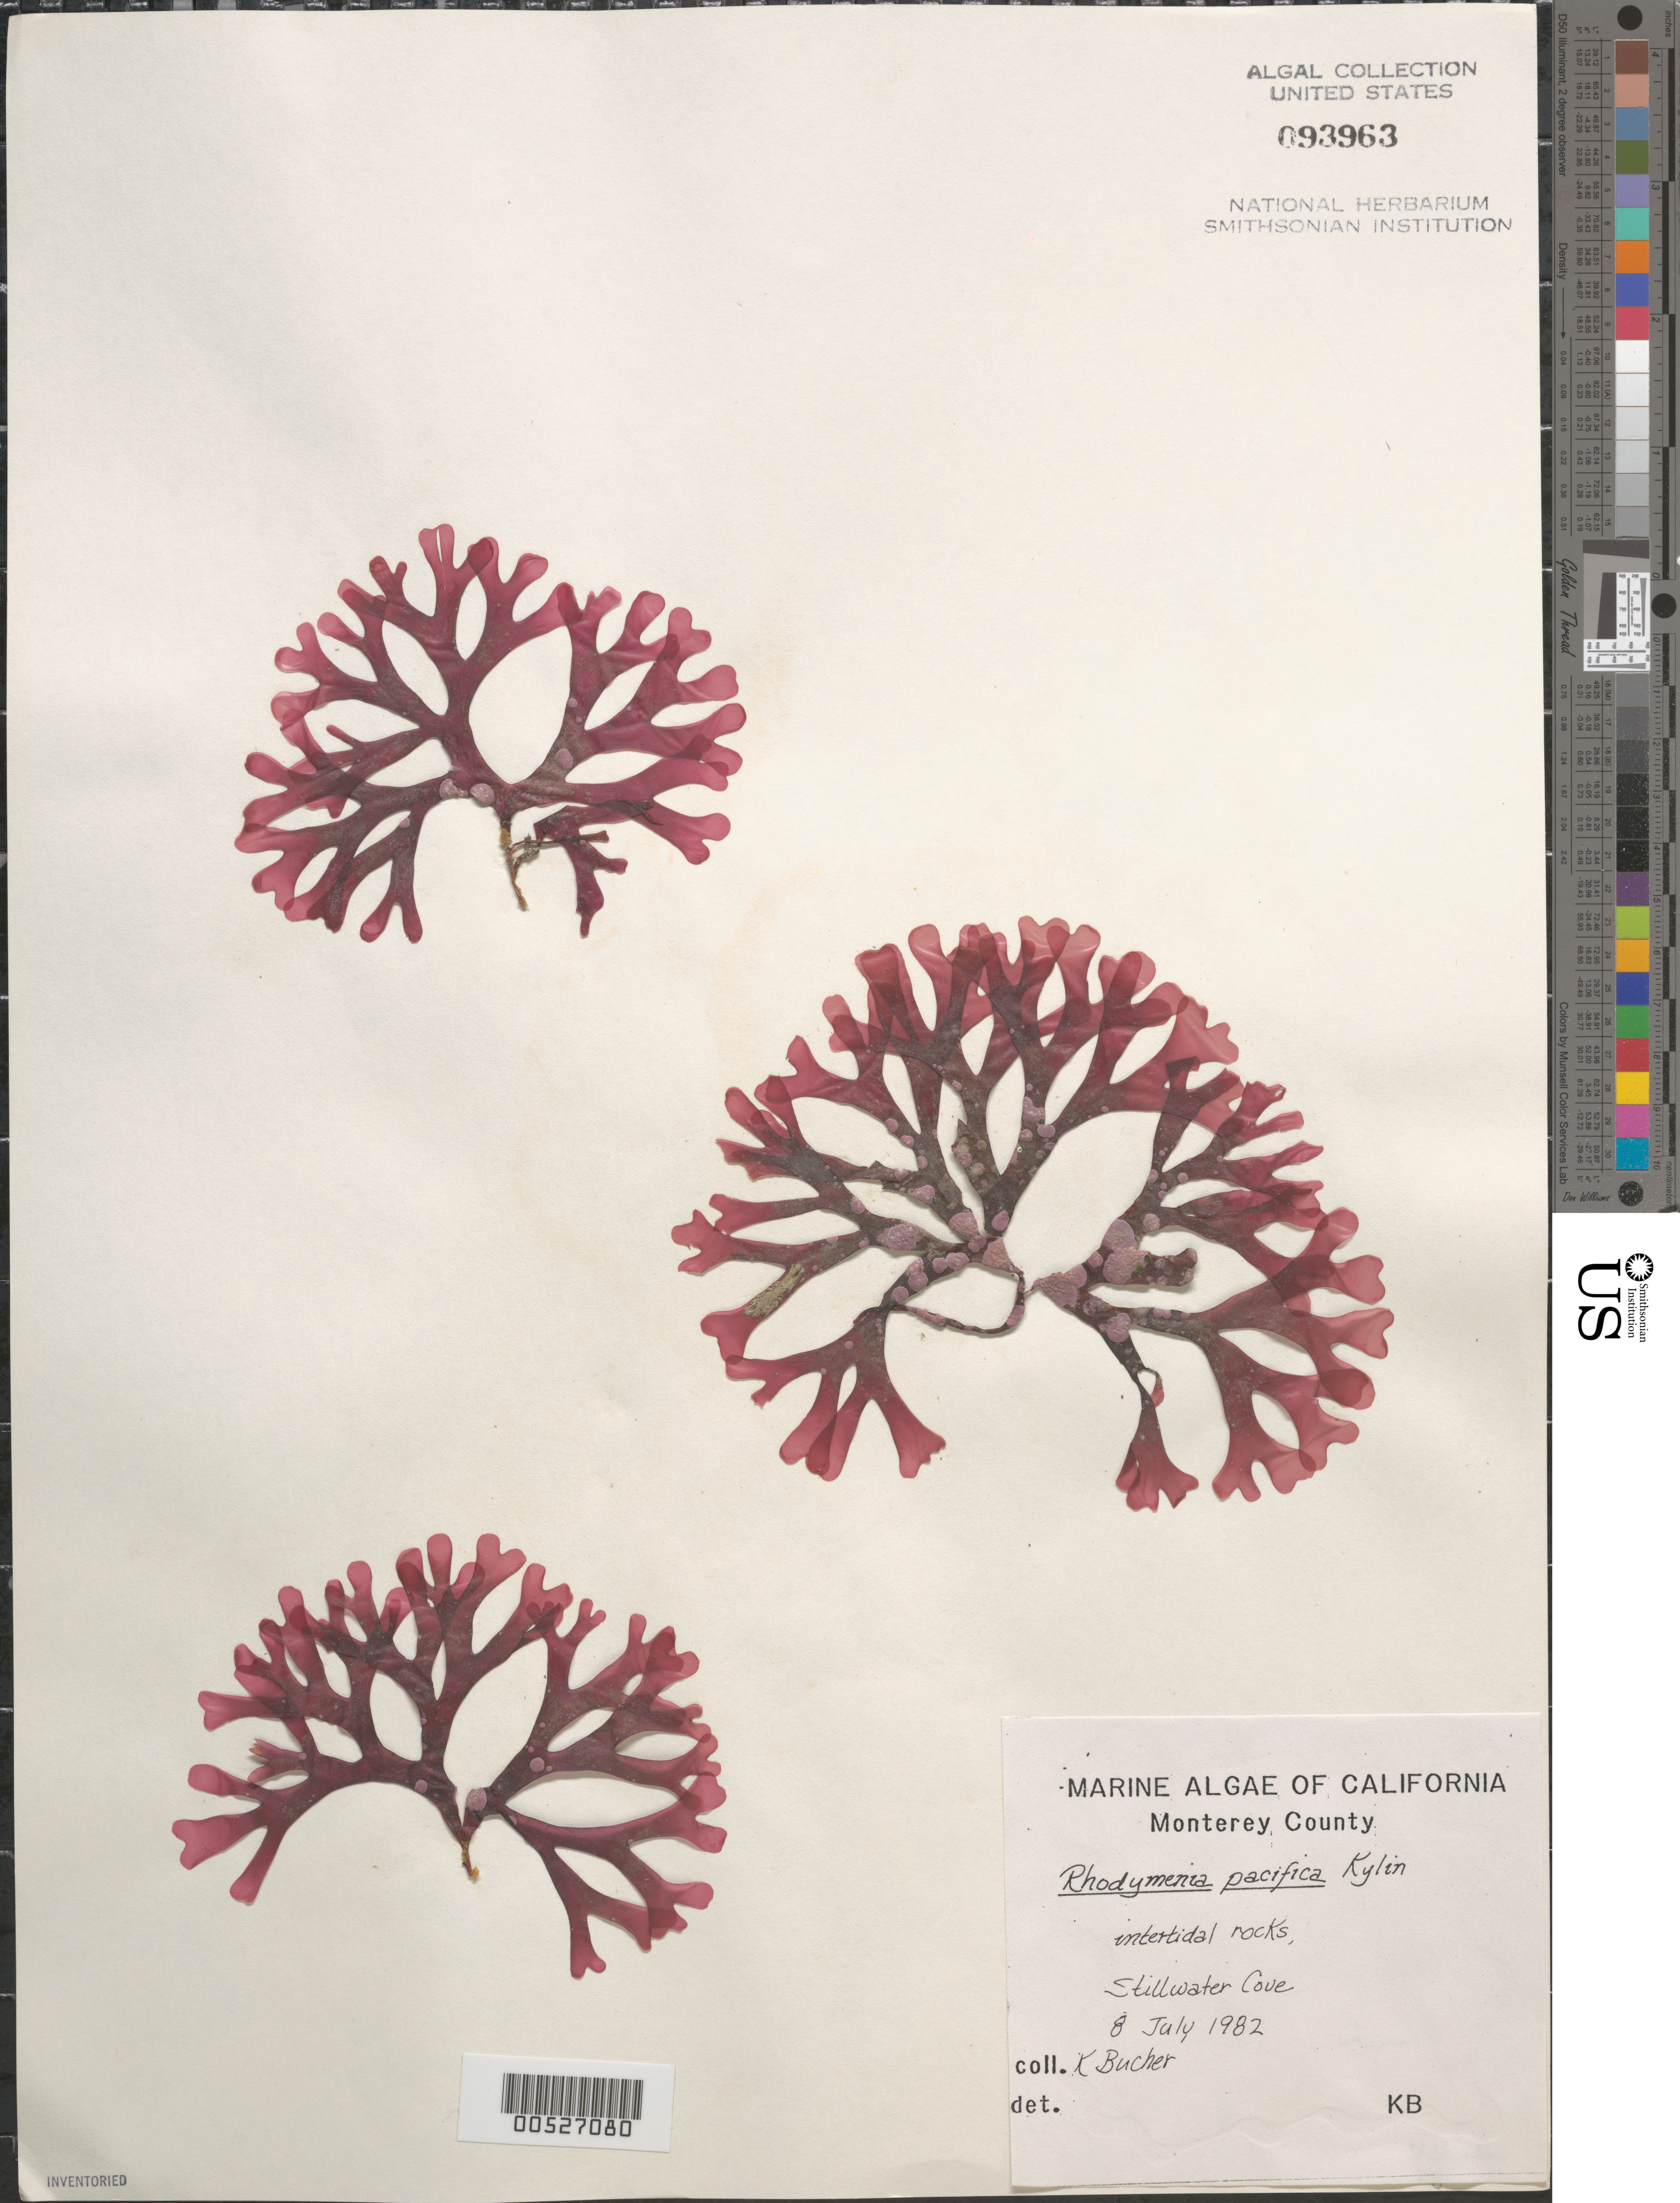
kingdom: Plantae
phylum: Rhodophyta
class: Florideophyceae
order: Rhodymeniales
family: Rhodymeniaceae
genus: Rhodymenia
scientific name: Rhodymenia pacifica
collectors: K. E. Bucher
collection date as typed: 08 Jul 1982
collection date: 1982-07-08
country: United States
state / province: California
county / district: Monterey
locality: Stillwater Cove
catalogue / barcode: US 93963